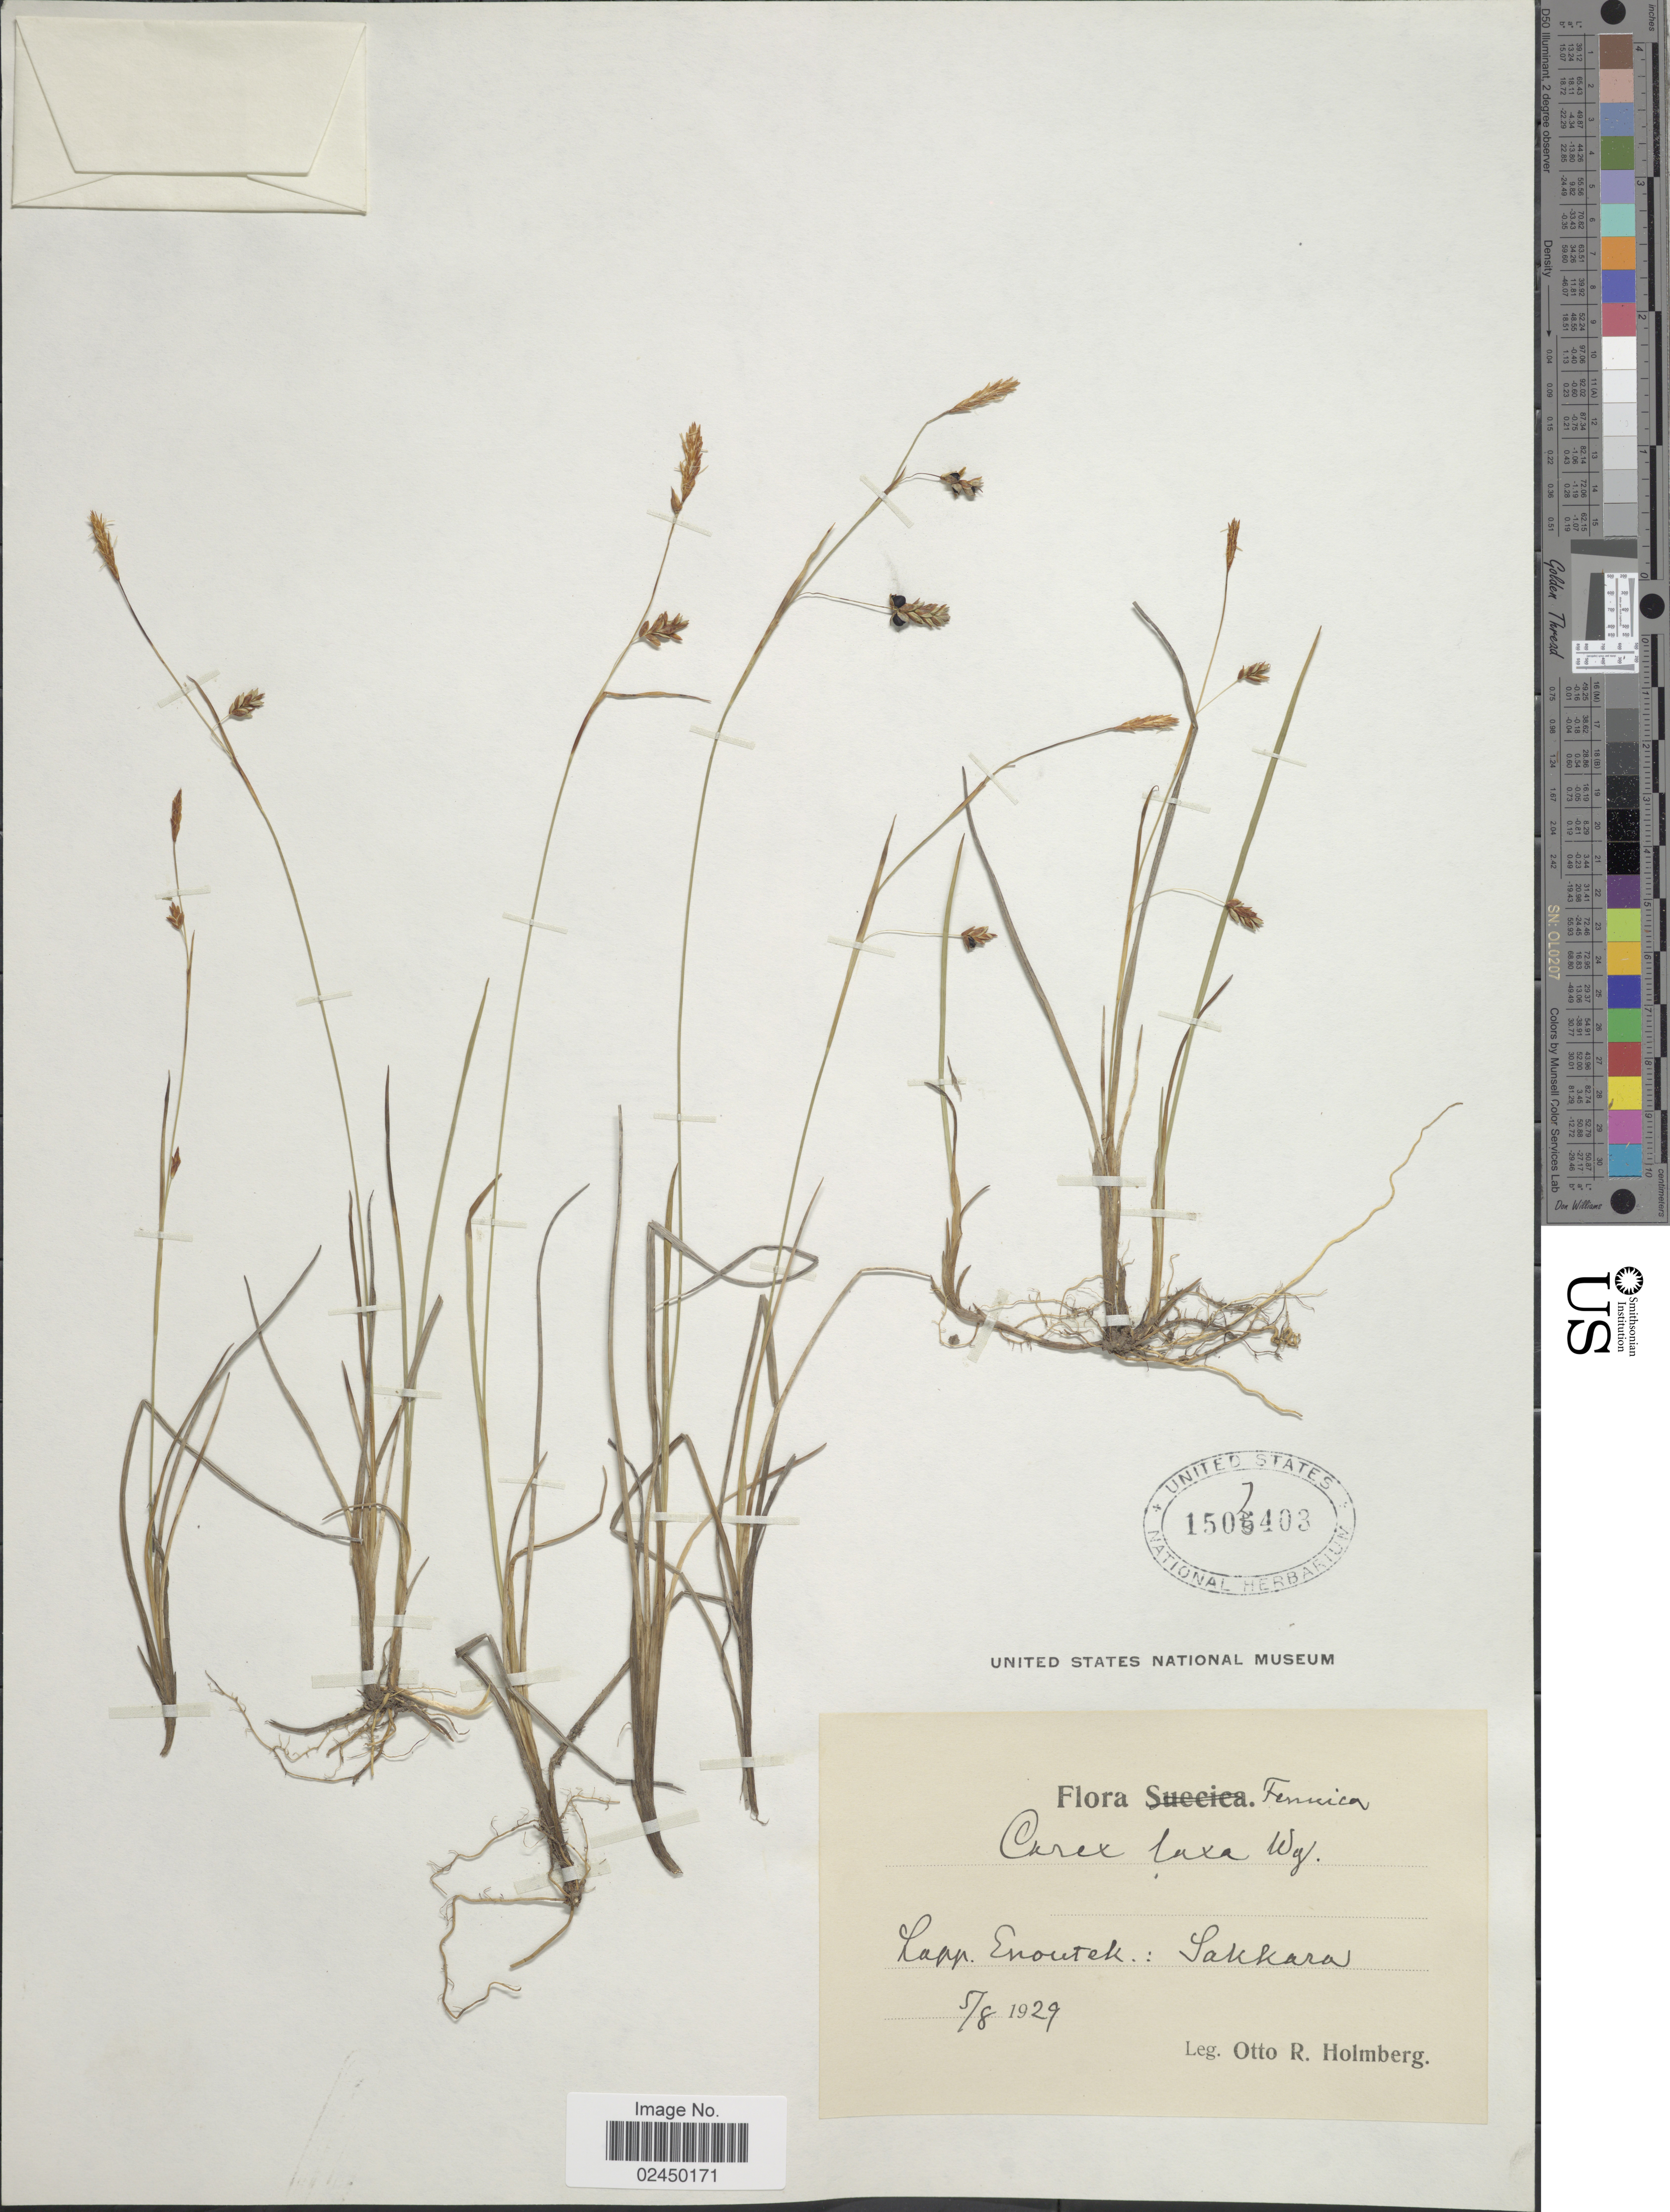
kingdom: Plantae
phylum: Tracheophyta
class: Liliopsida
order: Poales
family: Cyperaceae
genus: Carex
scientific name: Carex laxa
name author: Wahlenb.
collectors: O. Holmberg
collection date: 1929-08-05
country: Finland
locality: Fennica. Lapp Enoutek: Sakkara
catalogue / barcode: US 1502403